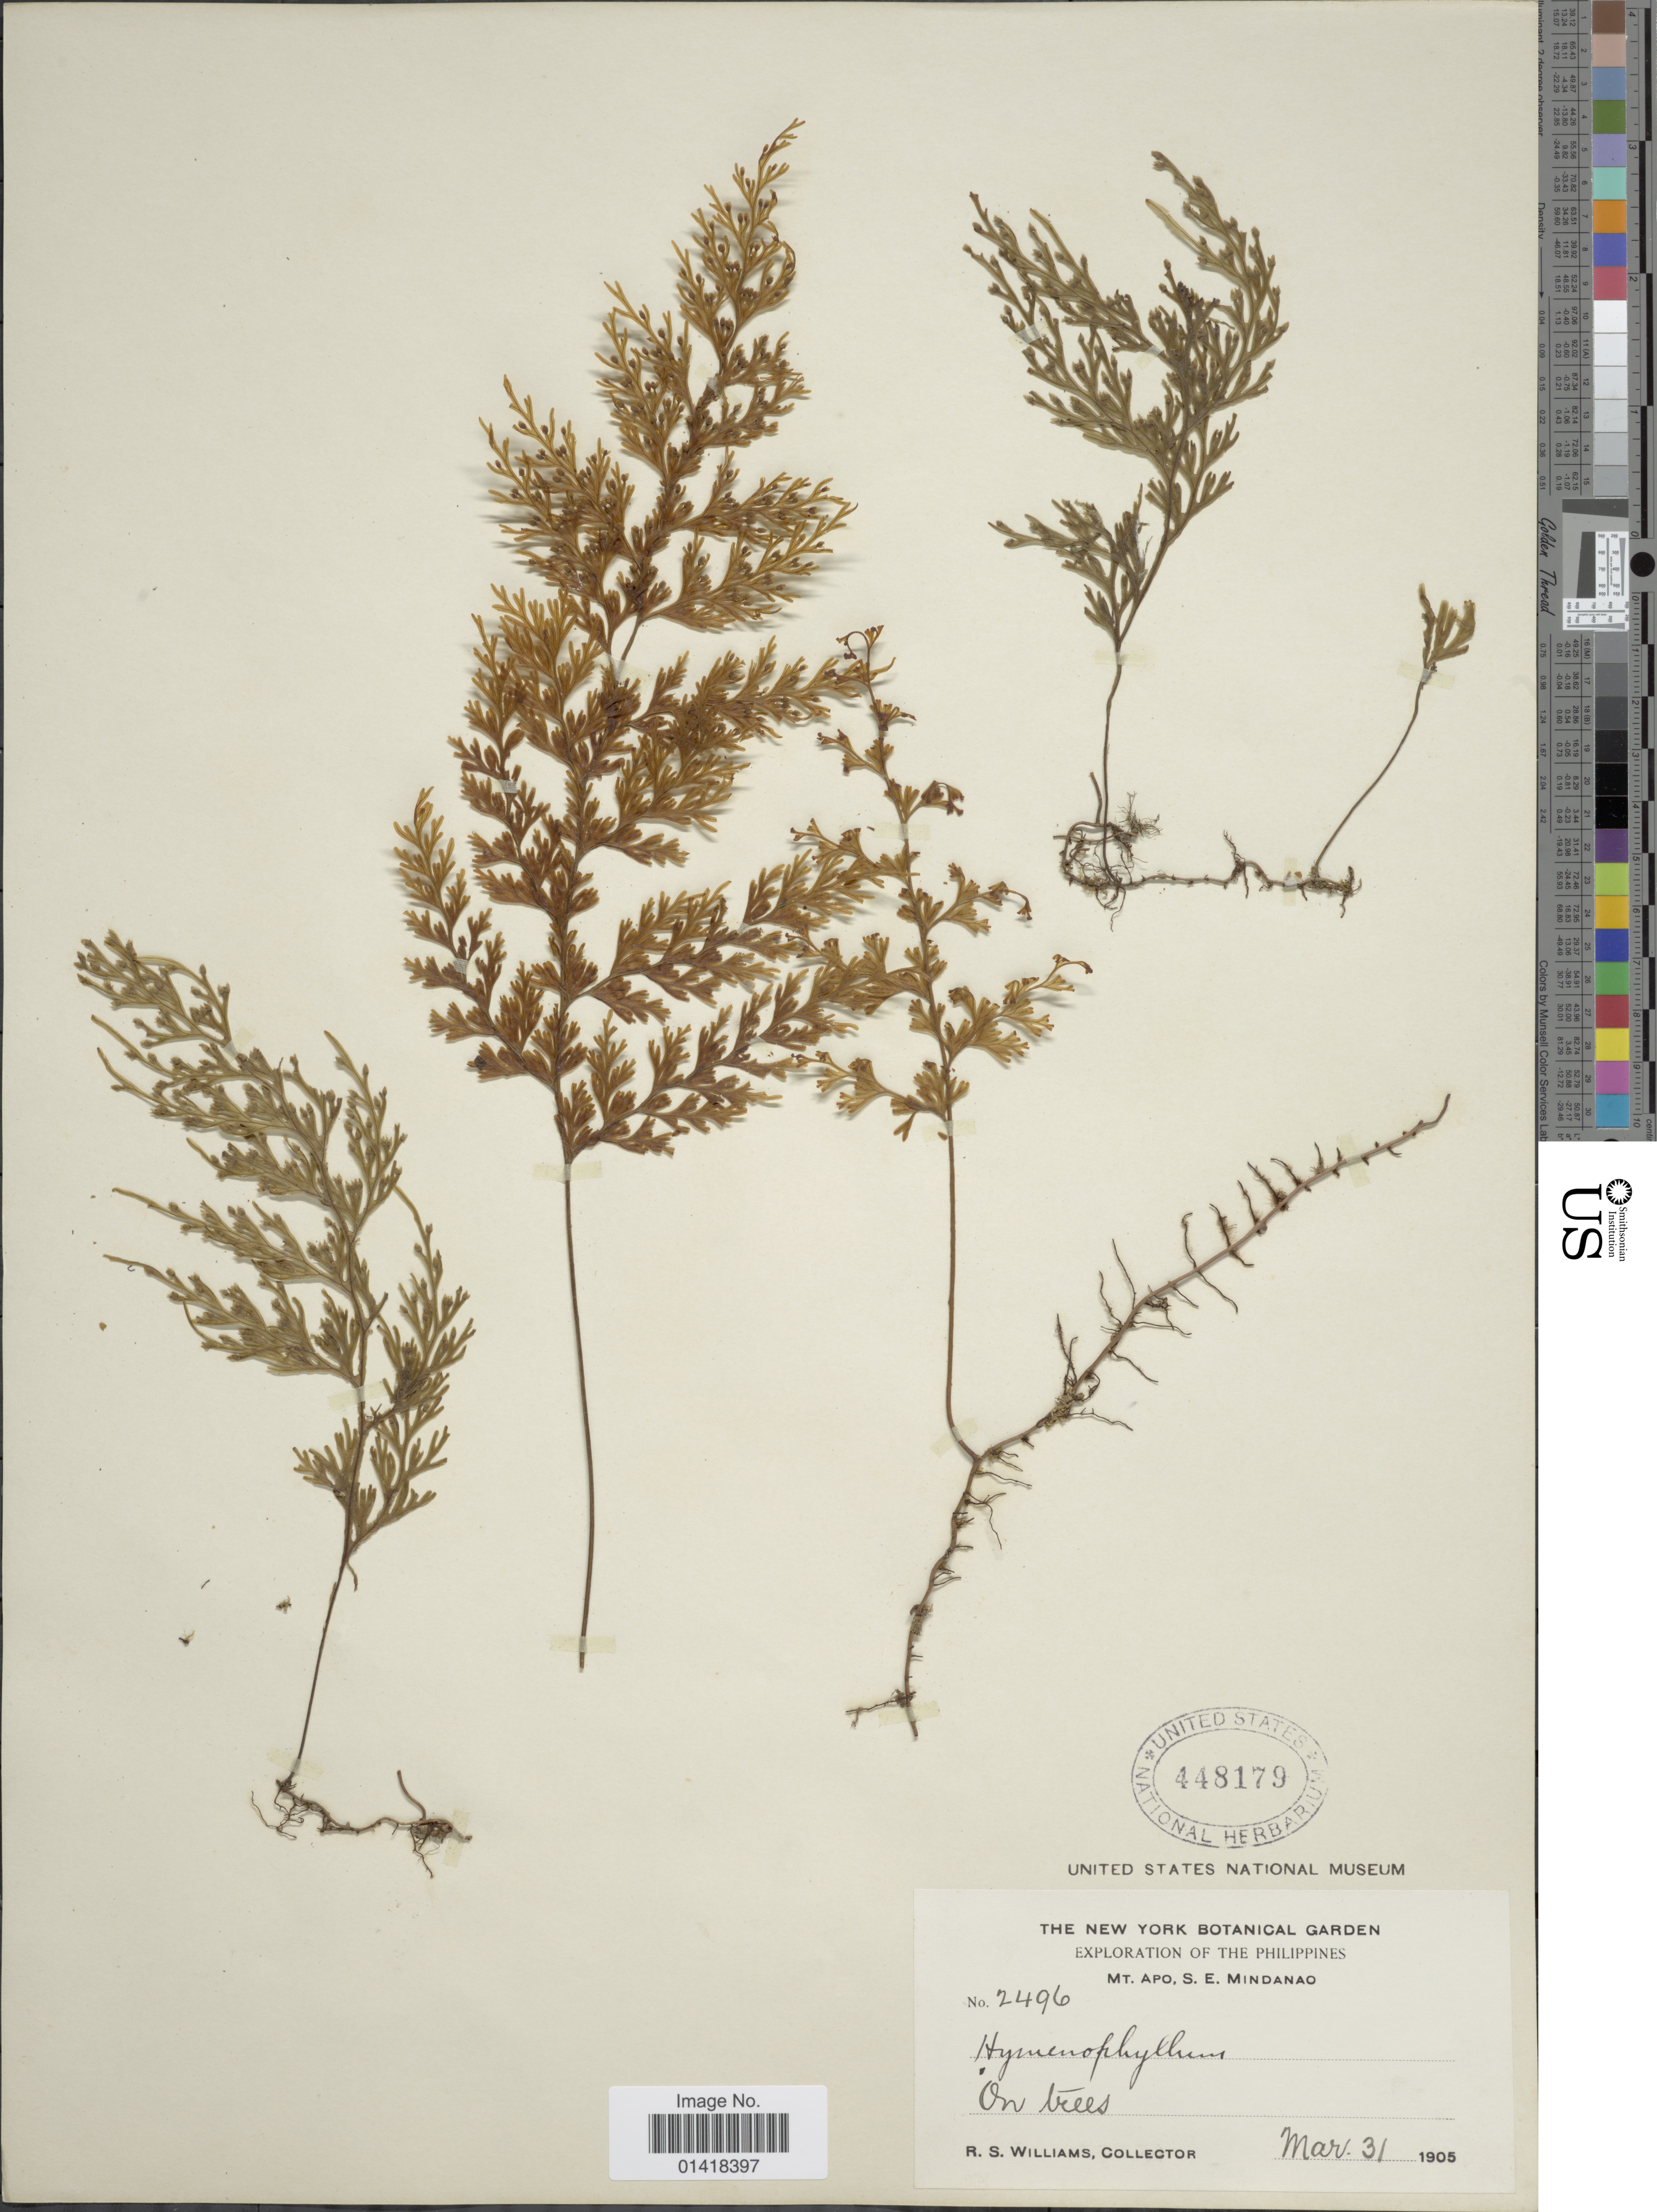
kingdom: Plantae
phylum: Tracheophyta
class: Polypodiopsida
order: Hymenophyllales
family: Hymenophyllaceae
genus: Hymenophyllum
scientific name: Hymenophyllum modestum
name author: Bosch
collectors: R. S. Williams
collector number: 2496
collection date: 1905-03-31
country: Philippines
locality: Mt. Apo, S.E. Mindanao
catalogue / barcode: US 448179